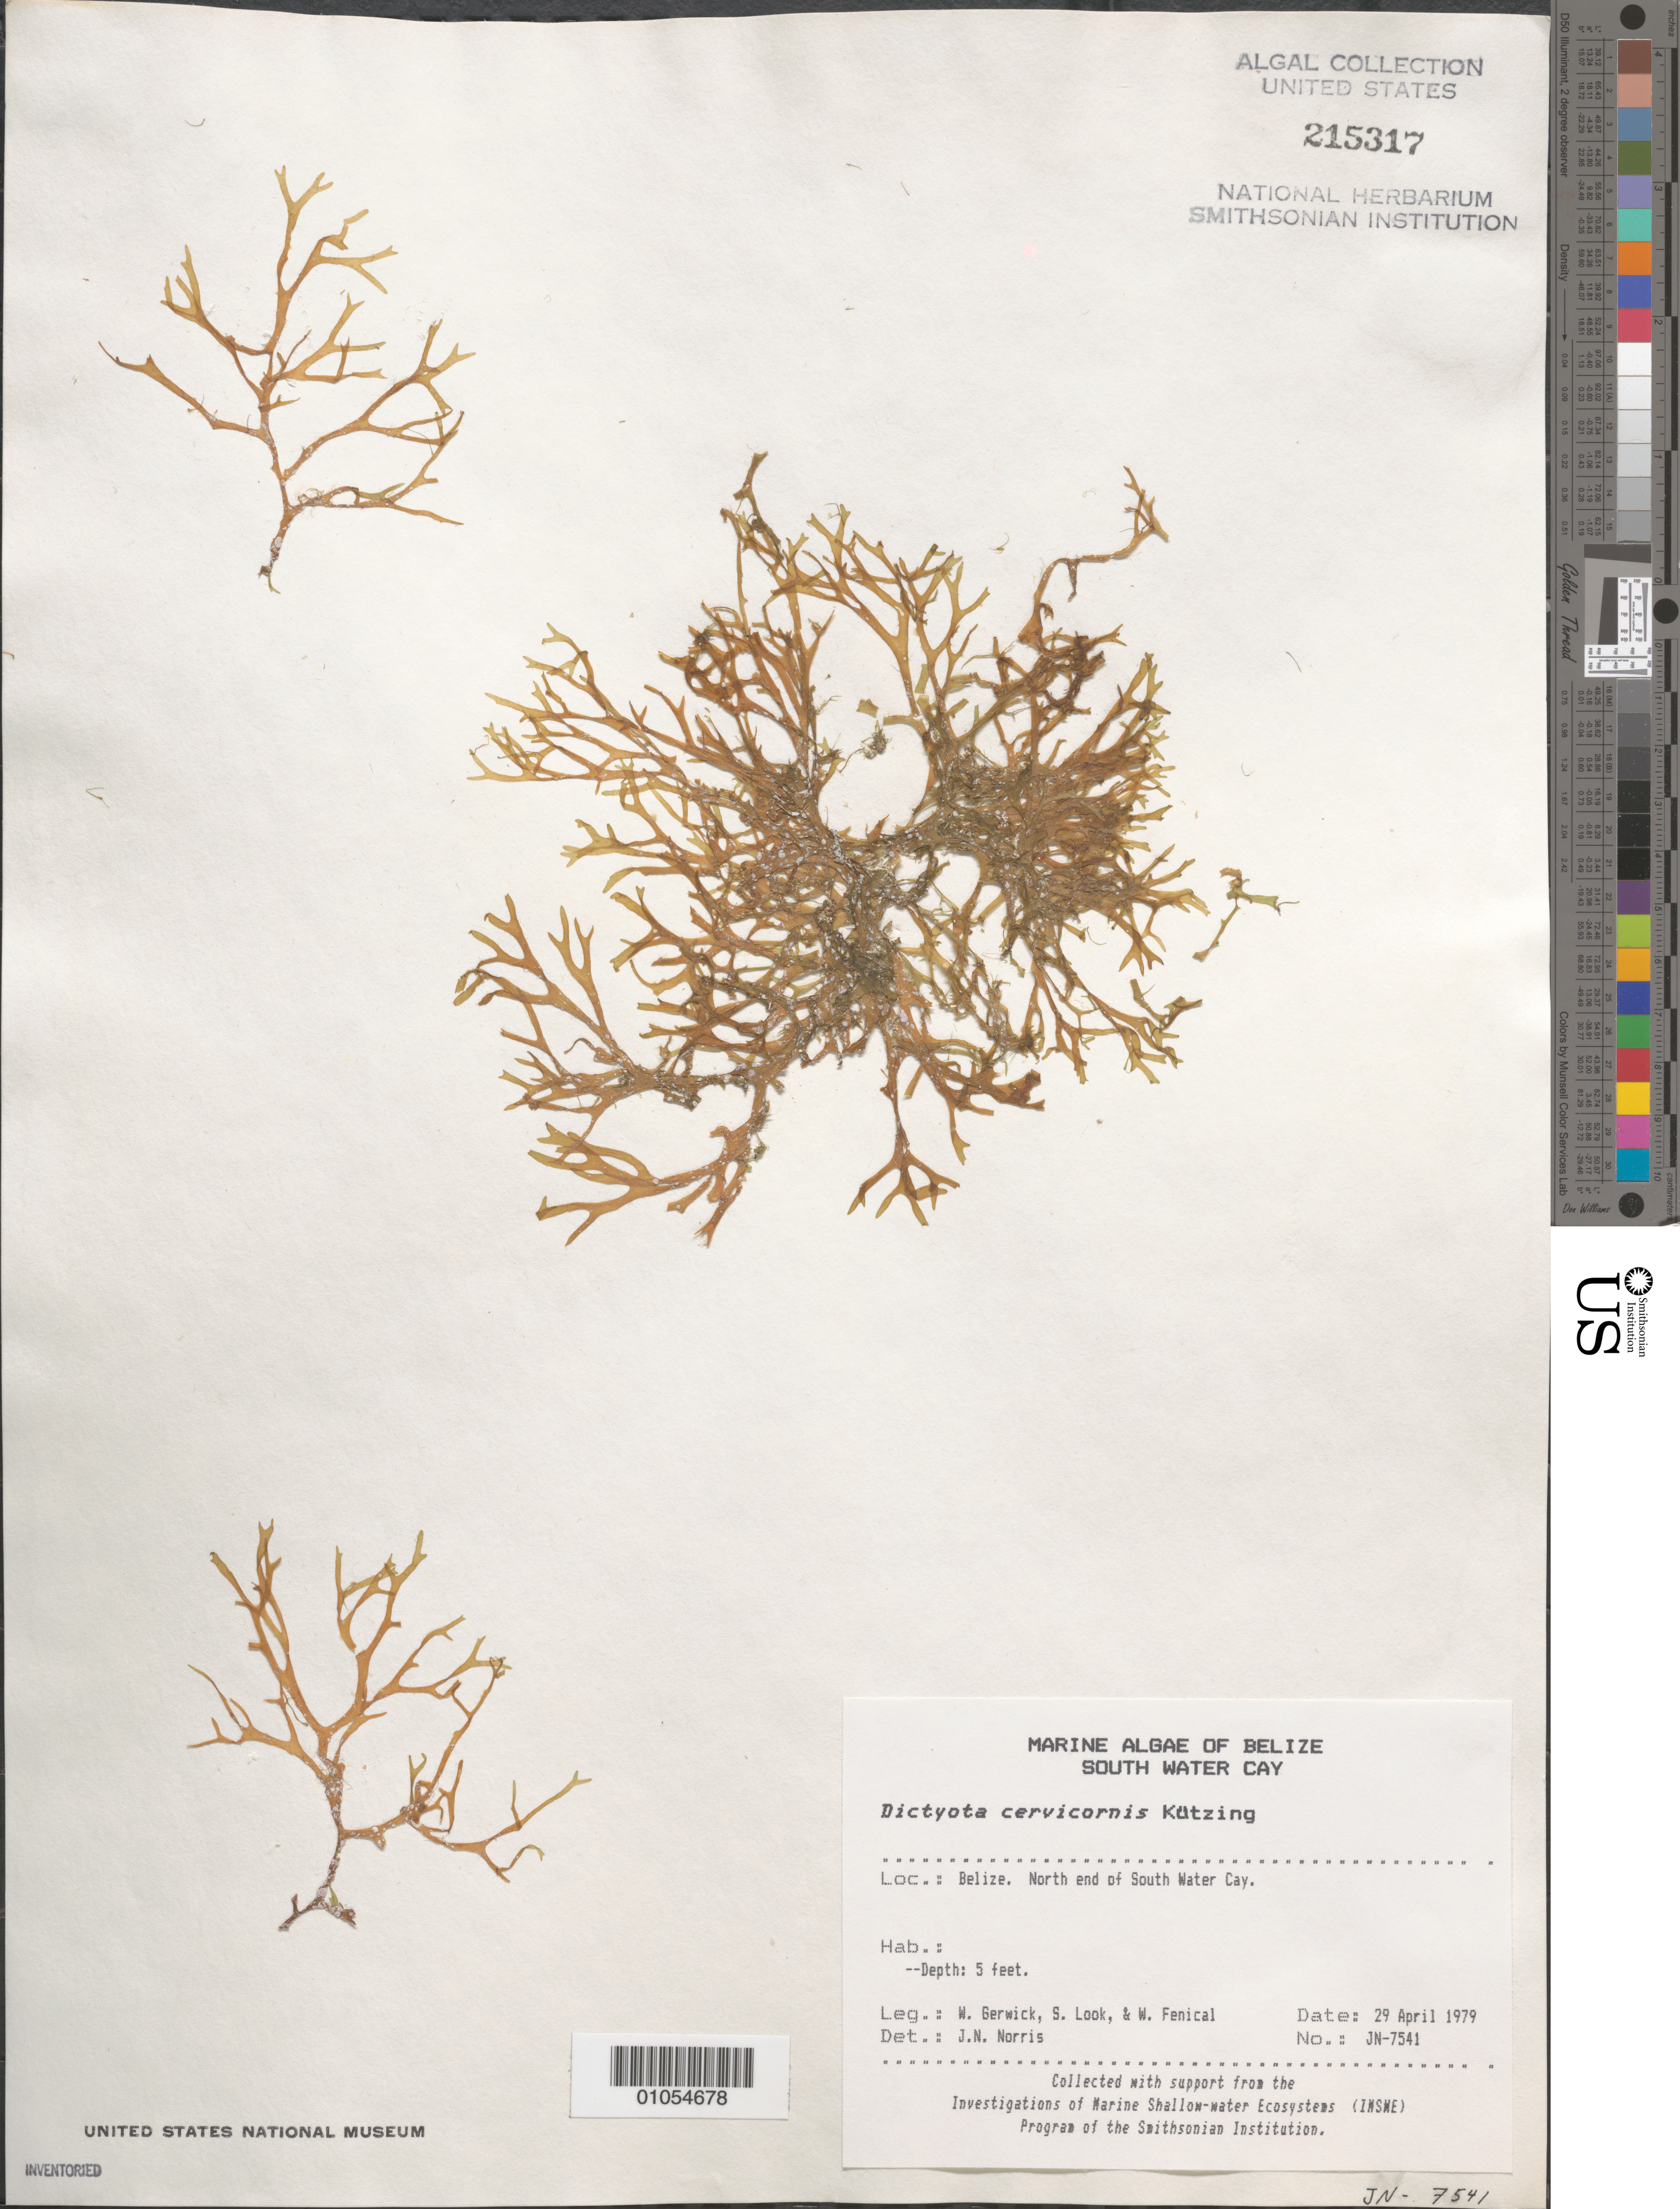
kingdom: Chromista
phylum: Ochrophyta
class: Phaeophyceae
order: Dictyotales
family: Dictyotaceae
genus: Dictyota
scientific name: Dictyota cervicornis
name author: Kütz.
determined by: Norris, James N.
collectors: W. Gerwick, S. Look & W. Fenical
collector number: JN-7541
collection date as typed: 29 Apr 1979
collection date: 1979-04-29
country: Belize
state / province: Stann Creek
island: South Water Cay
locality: North end of South Water Cay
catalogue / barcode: US 215317